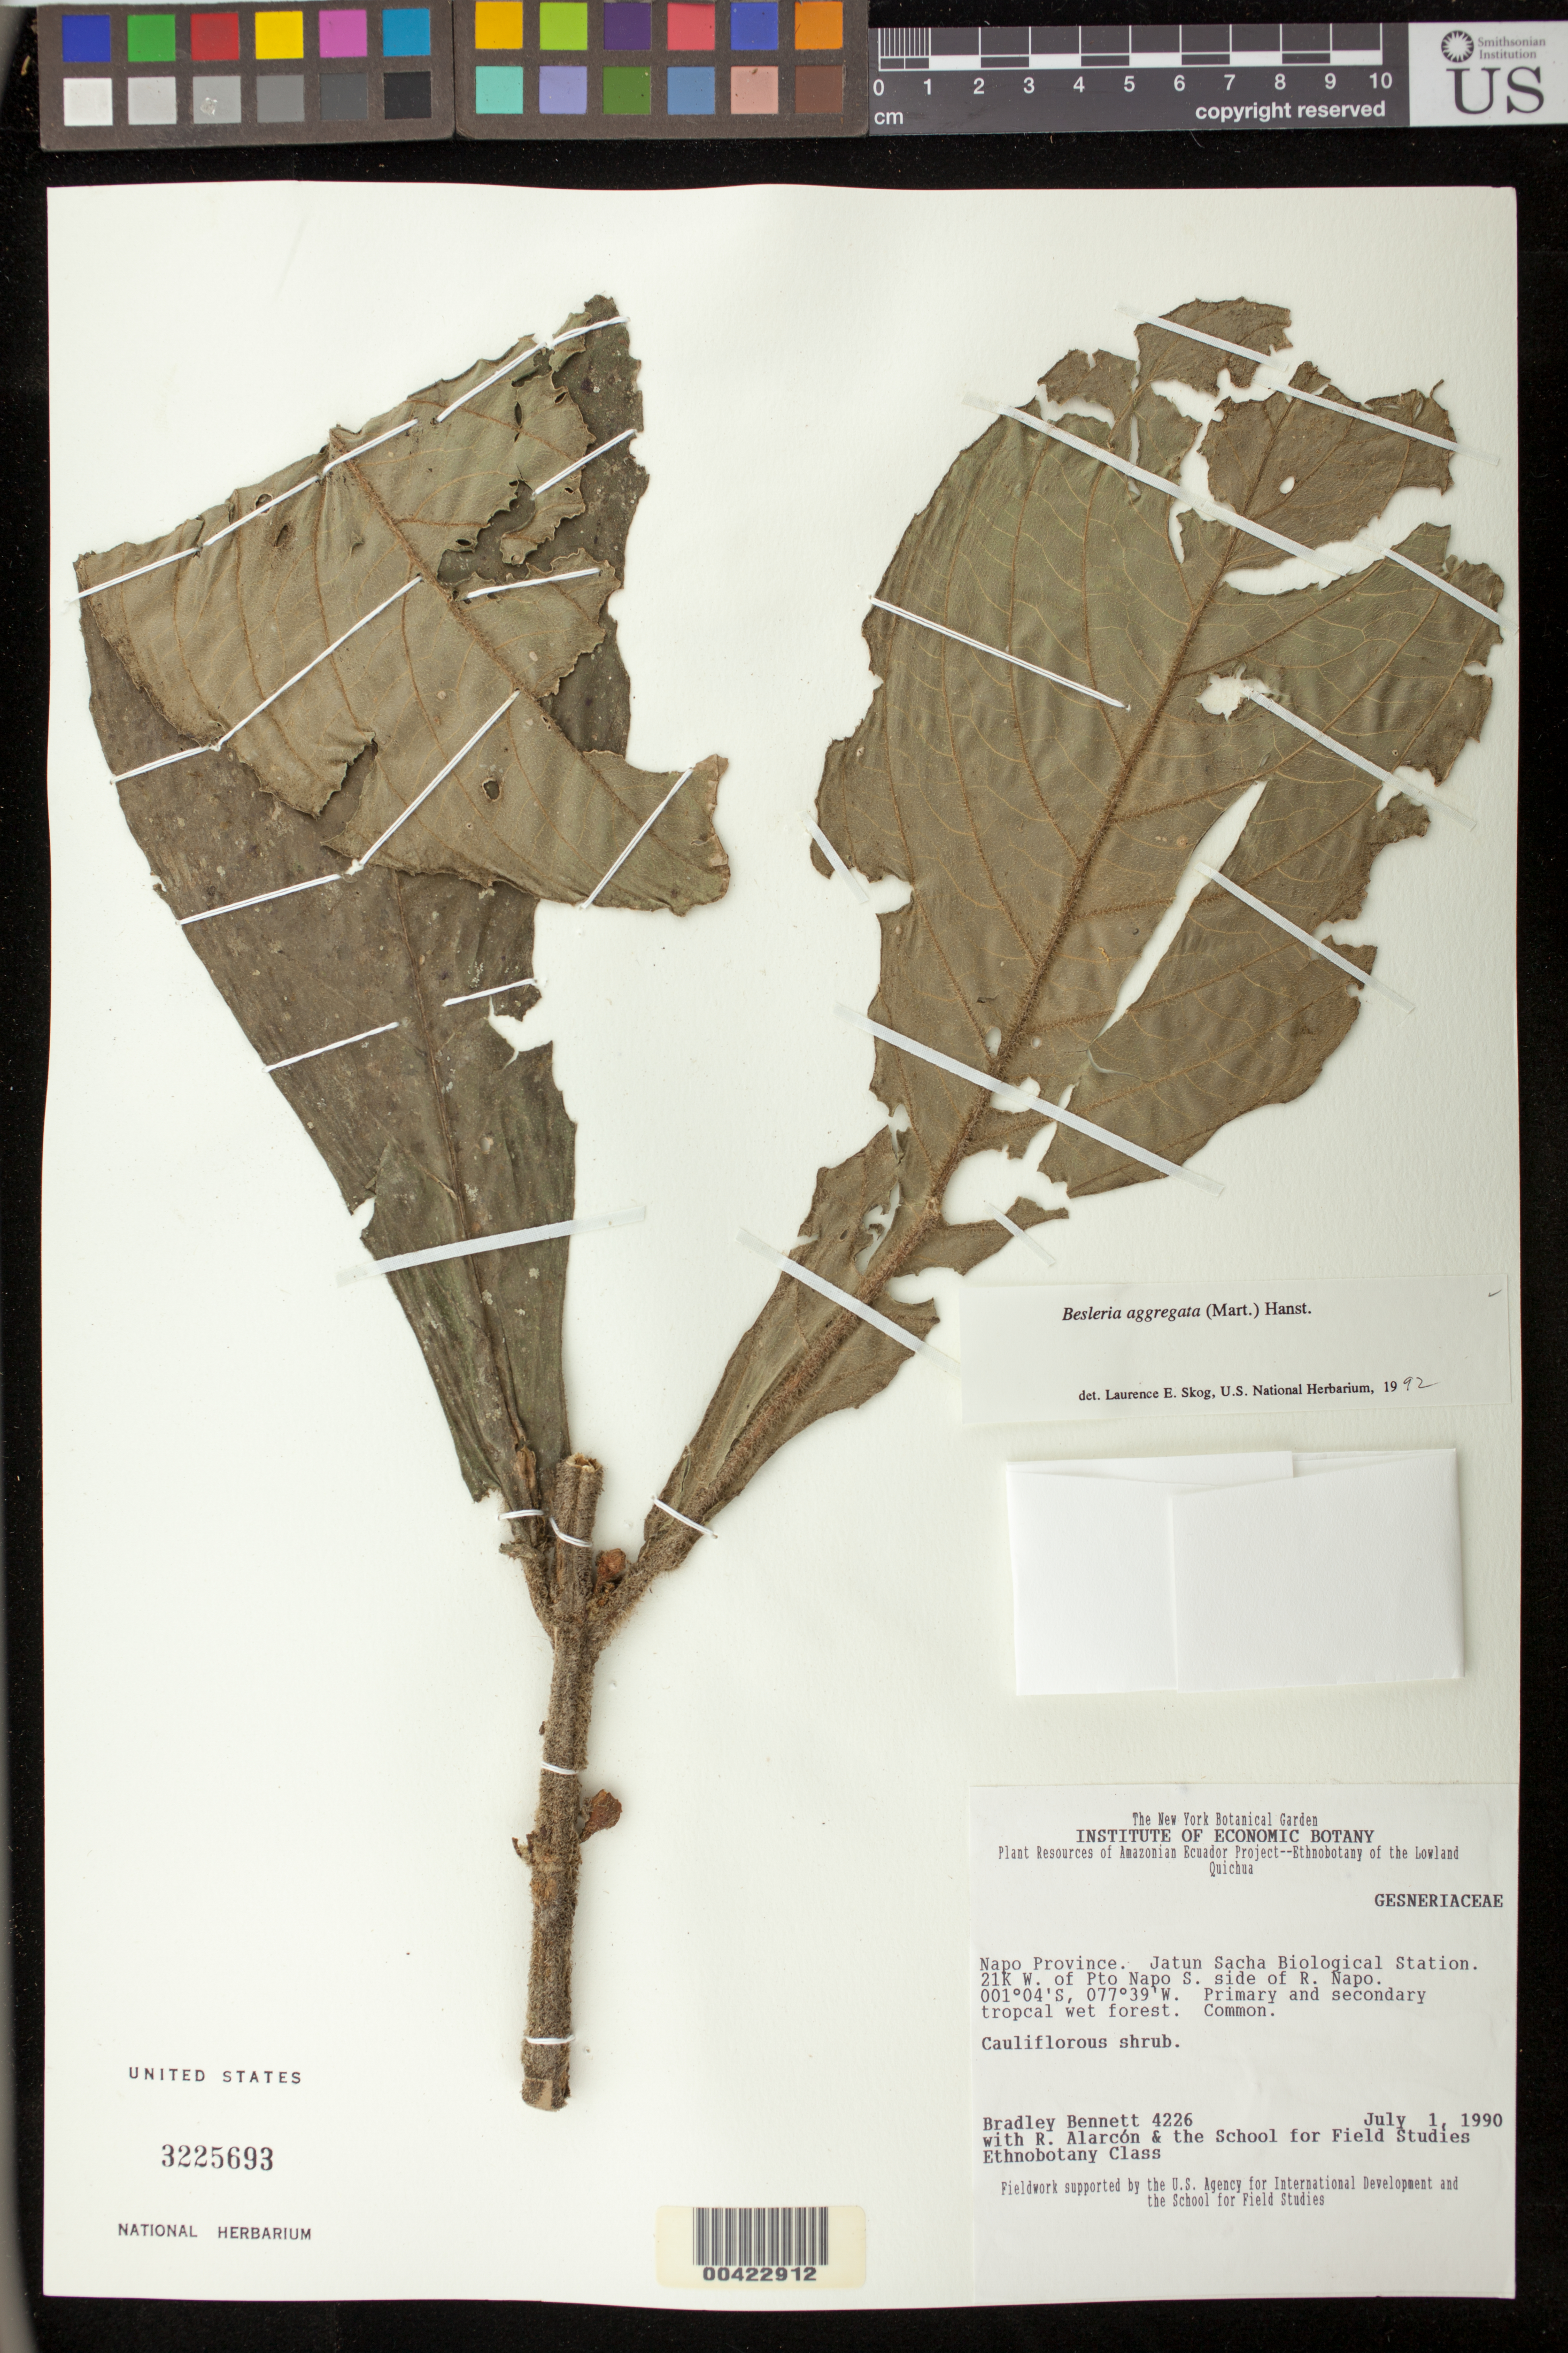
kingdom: Plantae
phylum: Tracheophyta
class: Magnoliopsida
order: Lamiales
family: Gesneriaceae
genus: Besleria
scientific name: Besleria aggregata var. aggregata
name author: (Mart.) Hanst.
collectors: B. Bennett, R. Alarcon & Ethnobotany class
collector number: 4226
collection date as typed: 01 Jul 1990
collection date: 1990-07-01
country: Ecuador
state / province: Napo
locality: Jatun Sacha Biological Station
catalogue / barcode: US 3225693